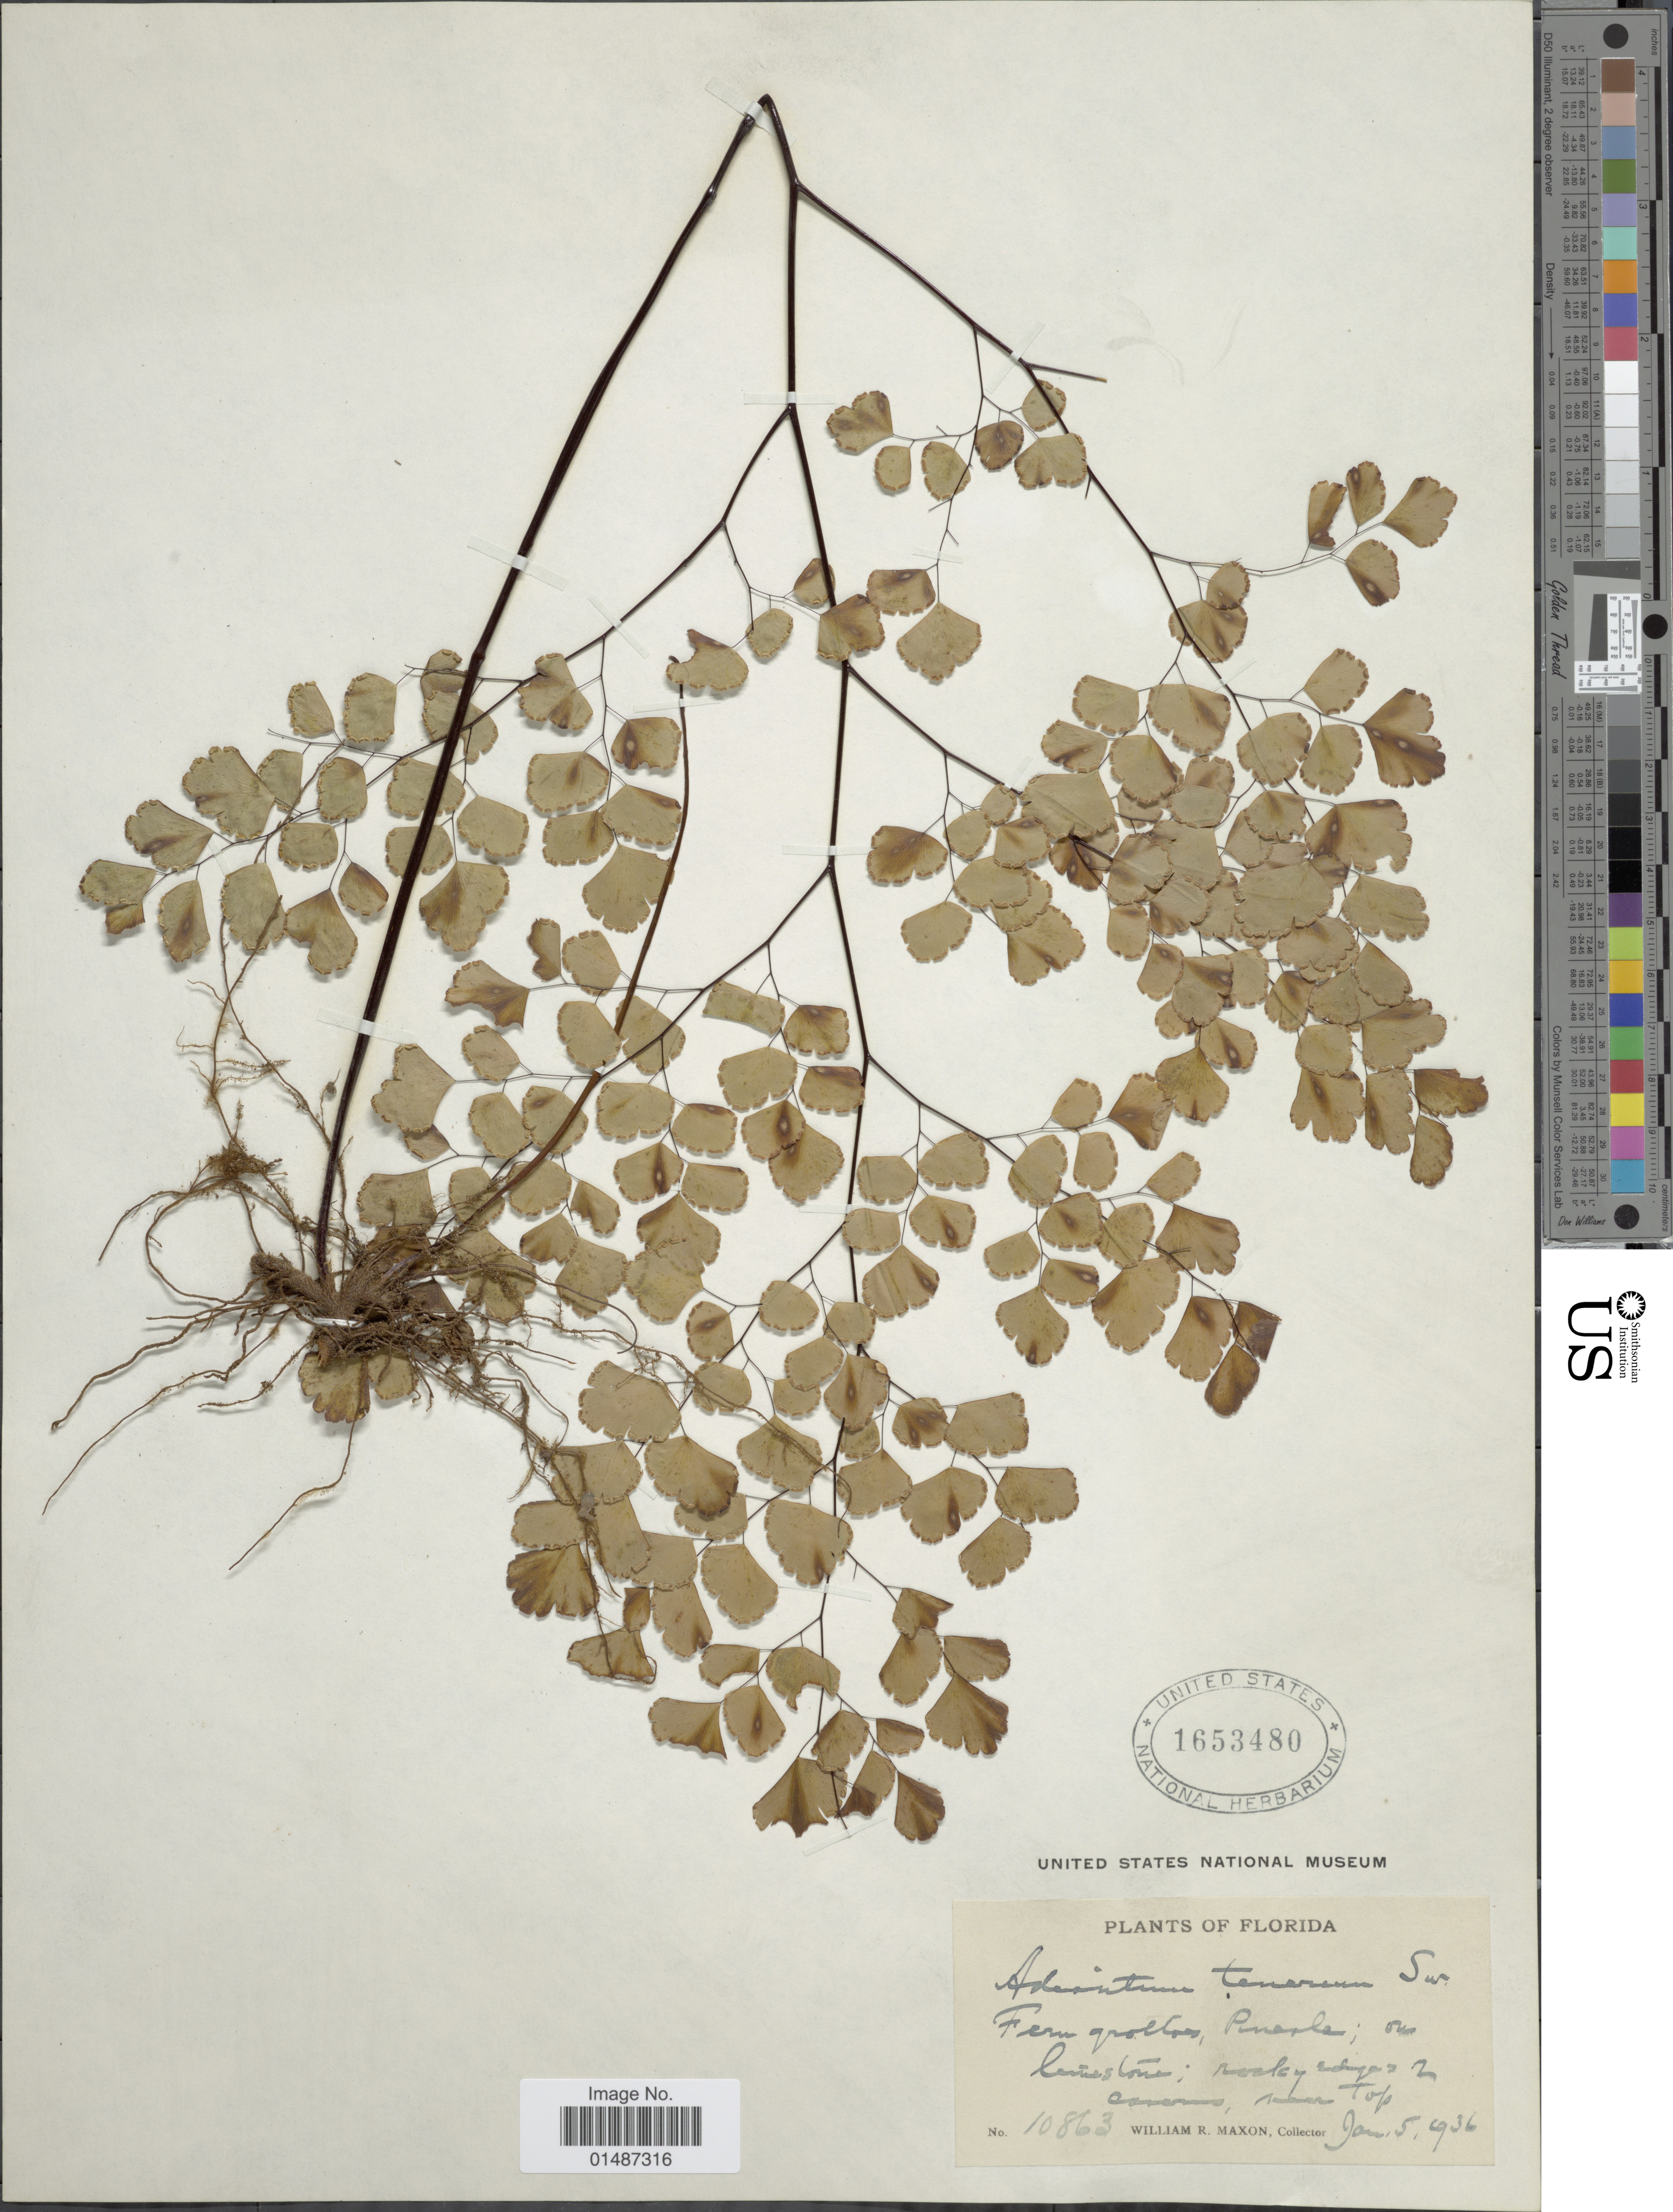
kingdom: Plantae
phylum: Tracheophyta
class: Polypodiopsida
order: Polypodiales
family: Pteridaceae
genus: Adiantum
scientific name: Adiantum tenerum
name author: Sw.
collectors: W. R. Maxon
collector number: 10863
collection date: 1936-01-05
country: United States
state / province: Florida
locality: Fern grottos; Pineola; on limestone; rocky edges of crevices, near top.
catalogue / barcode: US 1653480